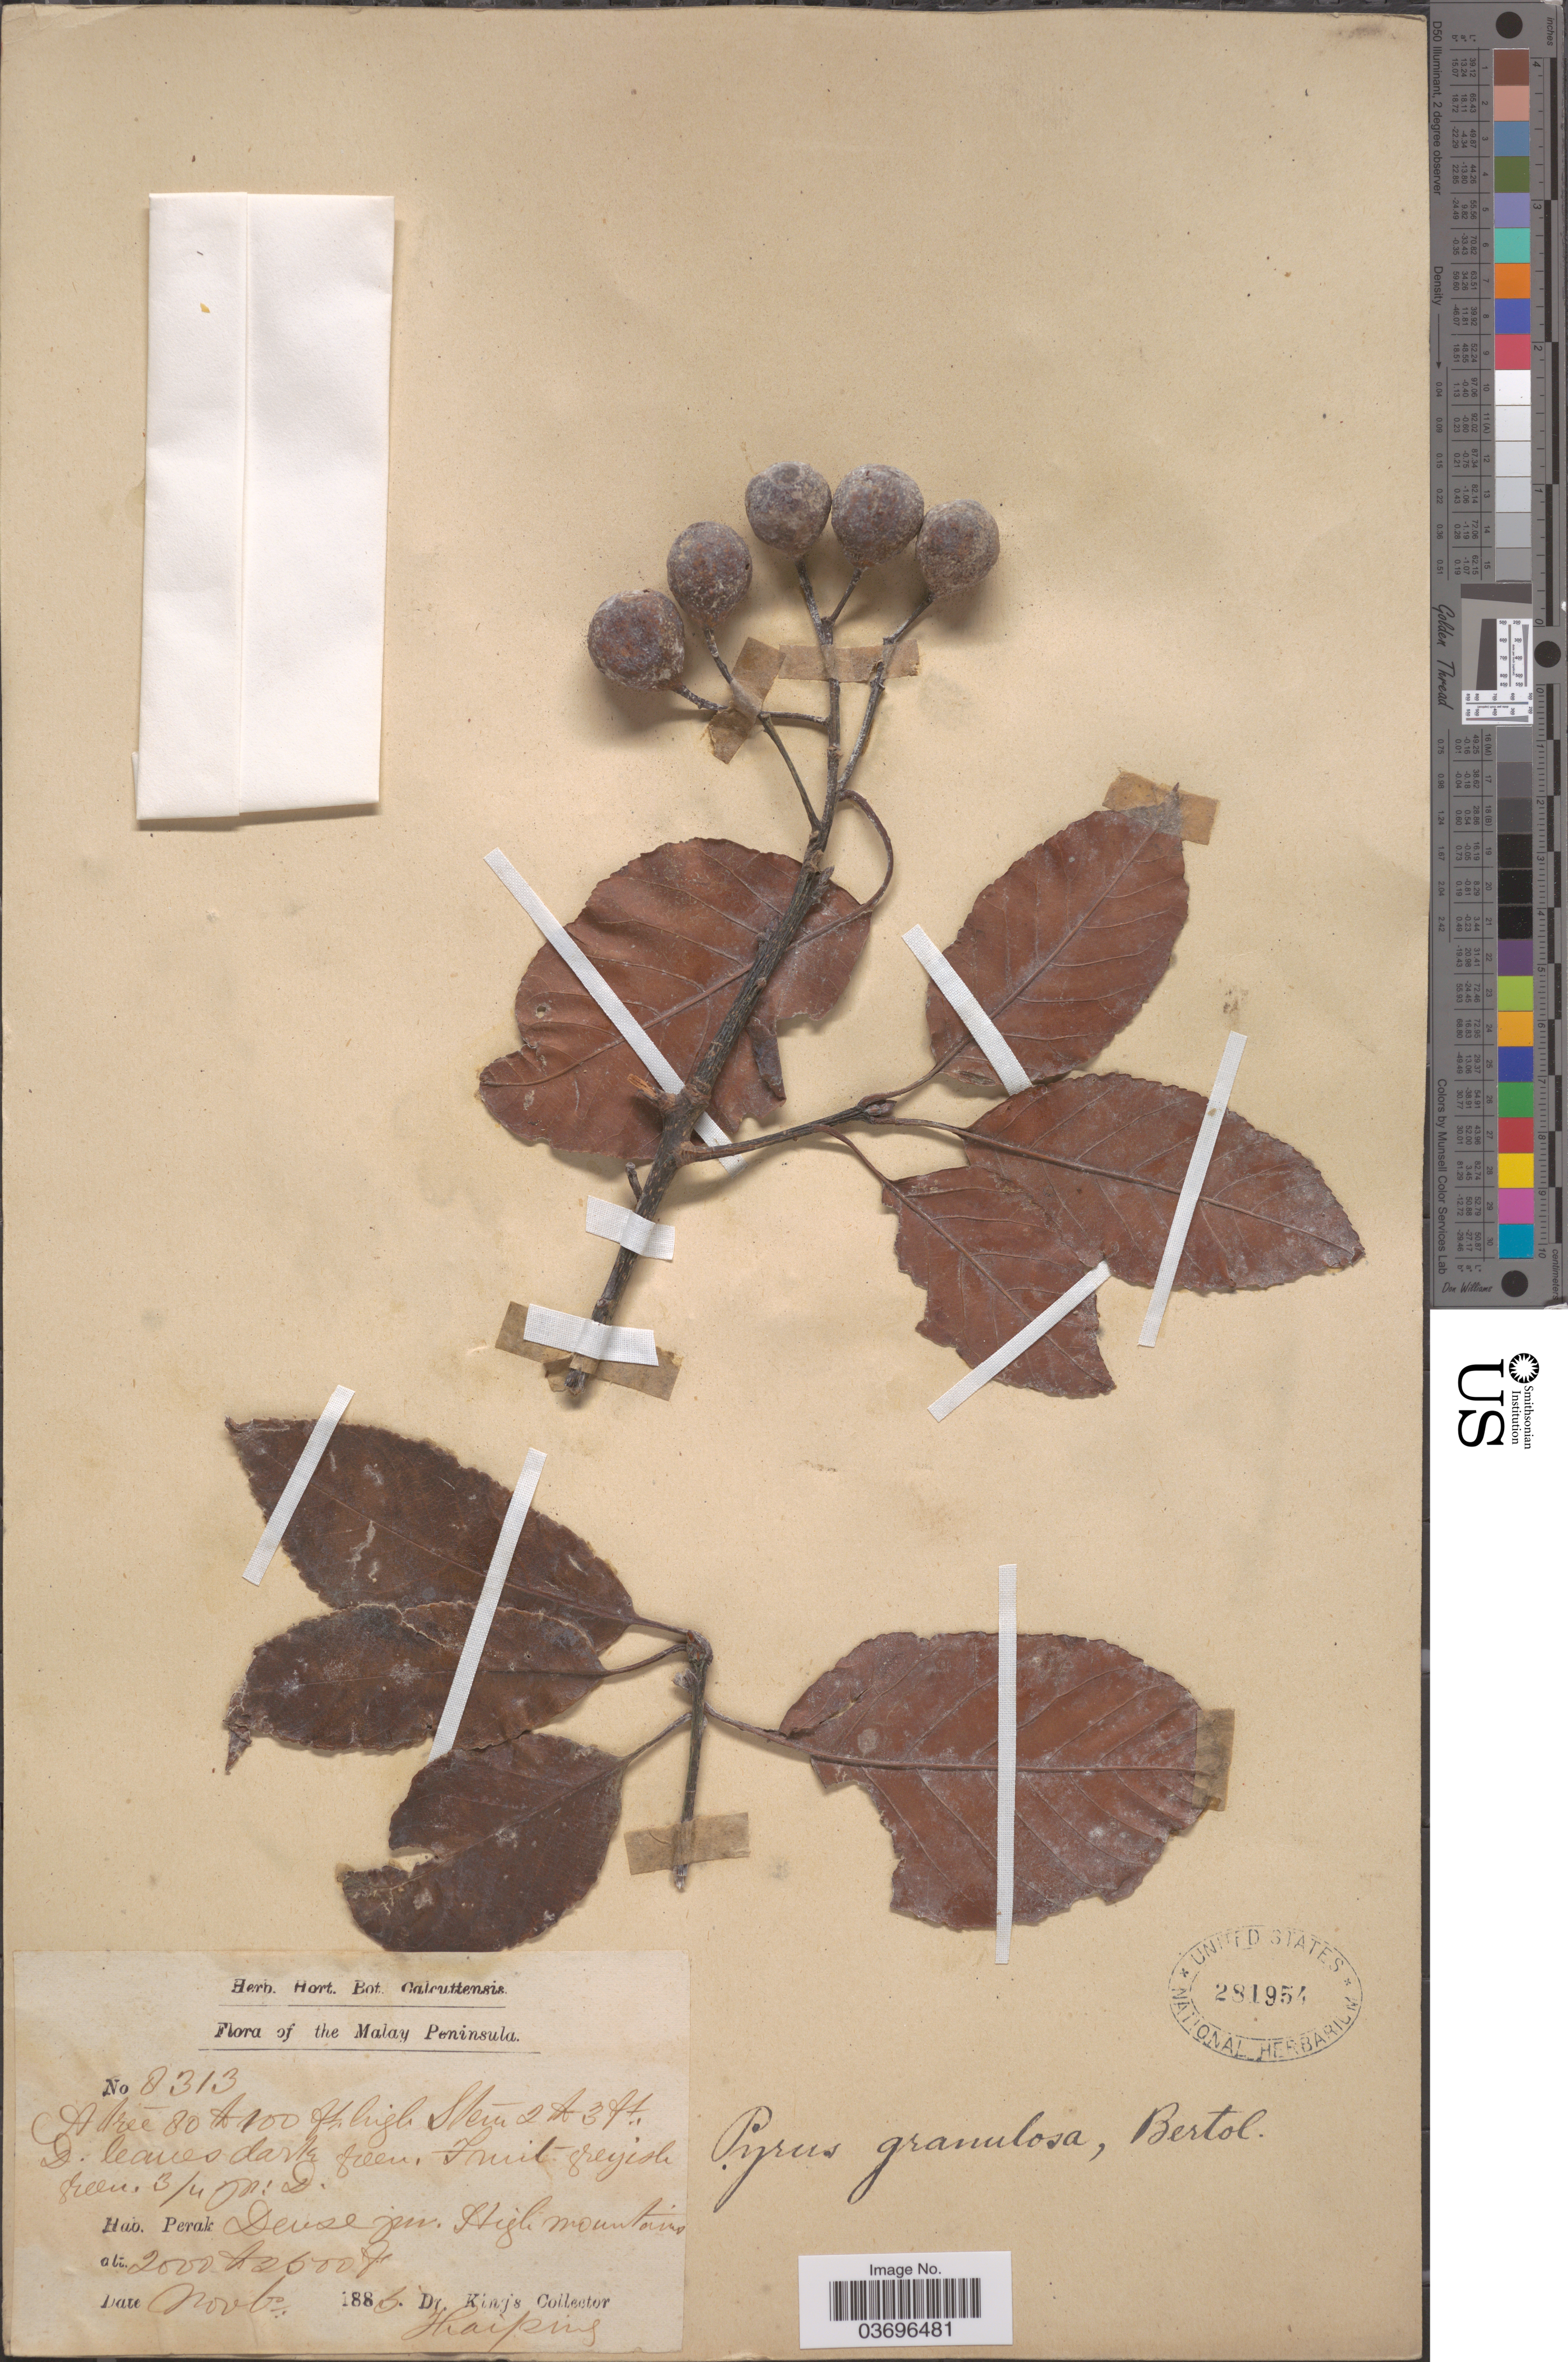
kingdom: Plantae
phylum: Tracheophyta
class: Magnoliopsida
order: Rosales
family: Rosaceae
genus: Pyrus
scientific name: Pyrus granulosa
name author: Cardot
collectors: Dr. King's collector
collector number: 8313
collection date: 1886-11-06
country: Malaysia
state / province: Perak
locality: The Malay Peninsula. High mountains. Thaiping.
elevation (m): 61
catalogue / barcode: US 281954